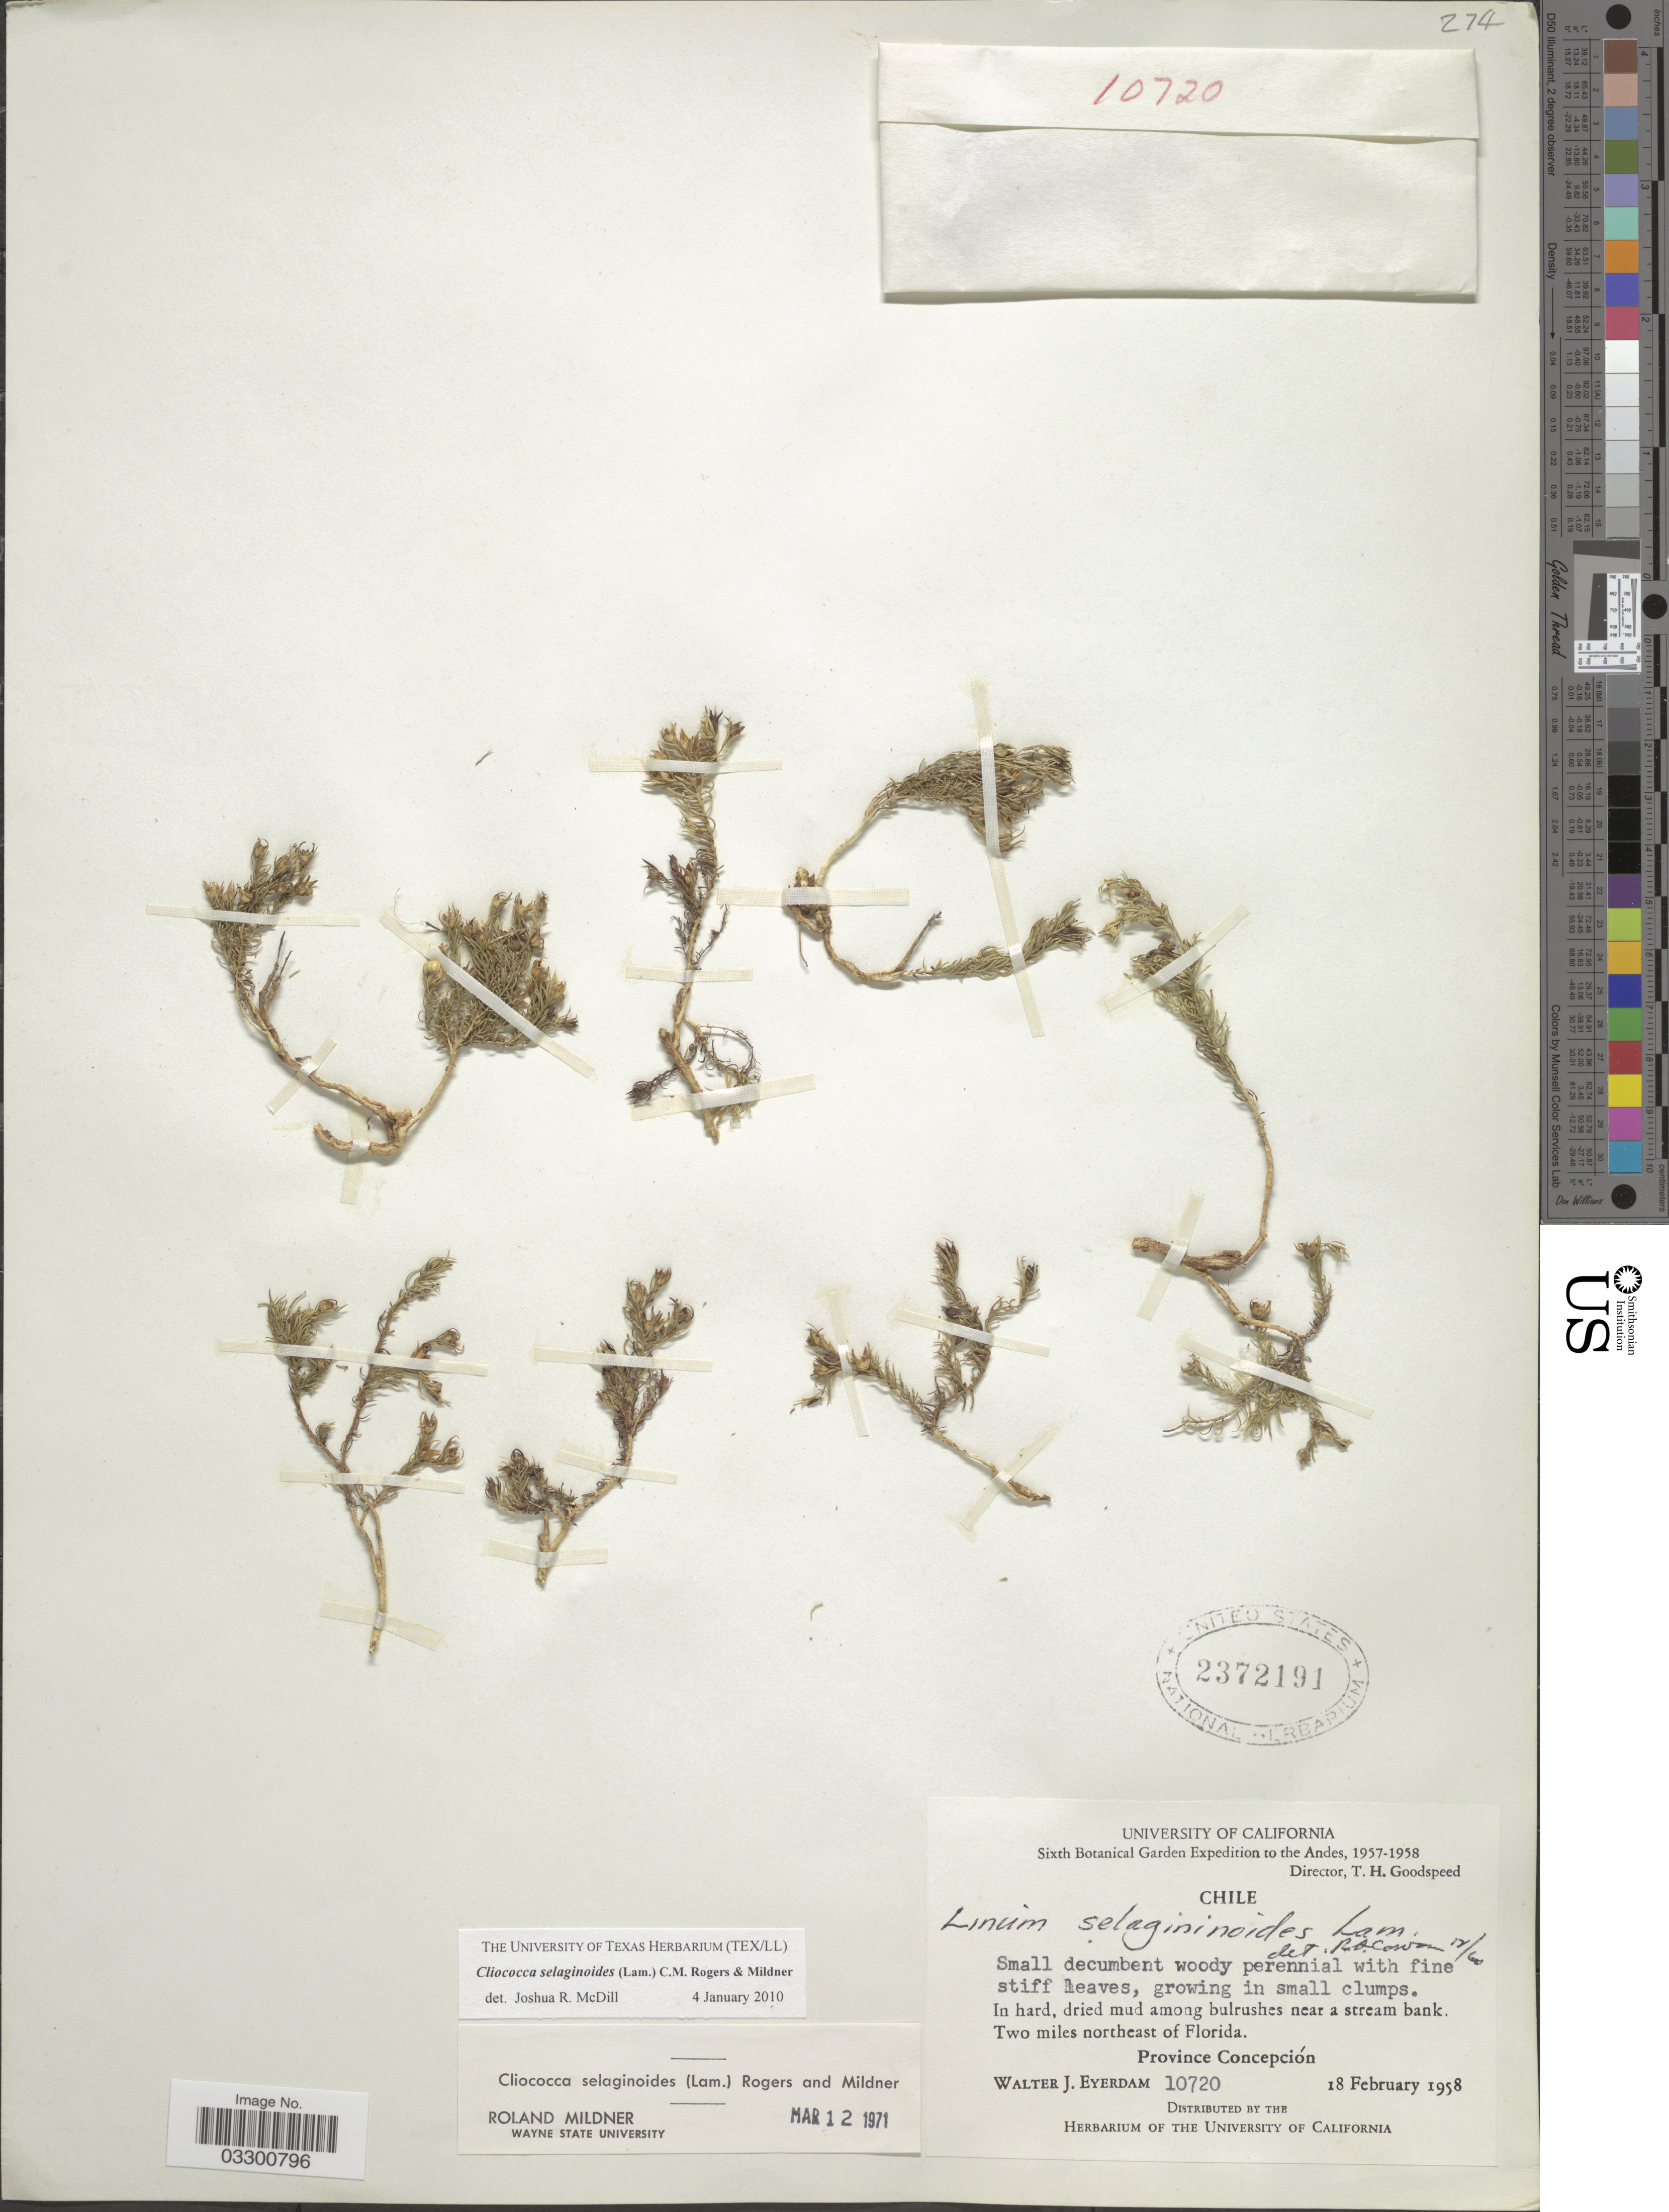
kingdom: Plantae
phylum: Tracheophyta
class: Magnoliopsida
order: Malpighiales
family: Linaceae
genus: Linum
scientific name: Linum selaginoides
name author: Lam.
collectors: W. J. Eyerdam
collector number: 10720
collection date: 1958-02-18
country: Chile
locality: Andes, Two miles northeast of Florida. Province Concepción.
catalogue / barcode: US 2372191